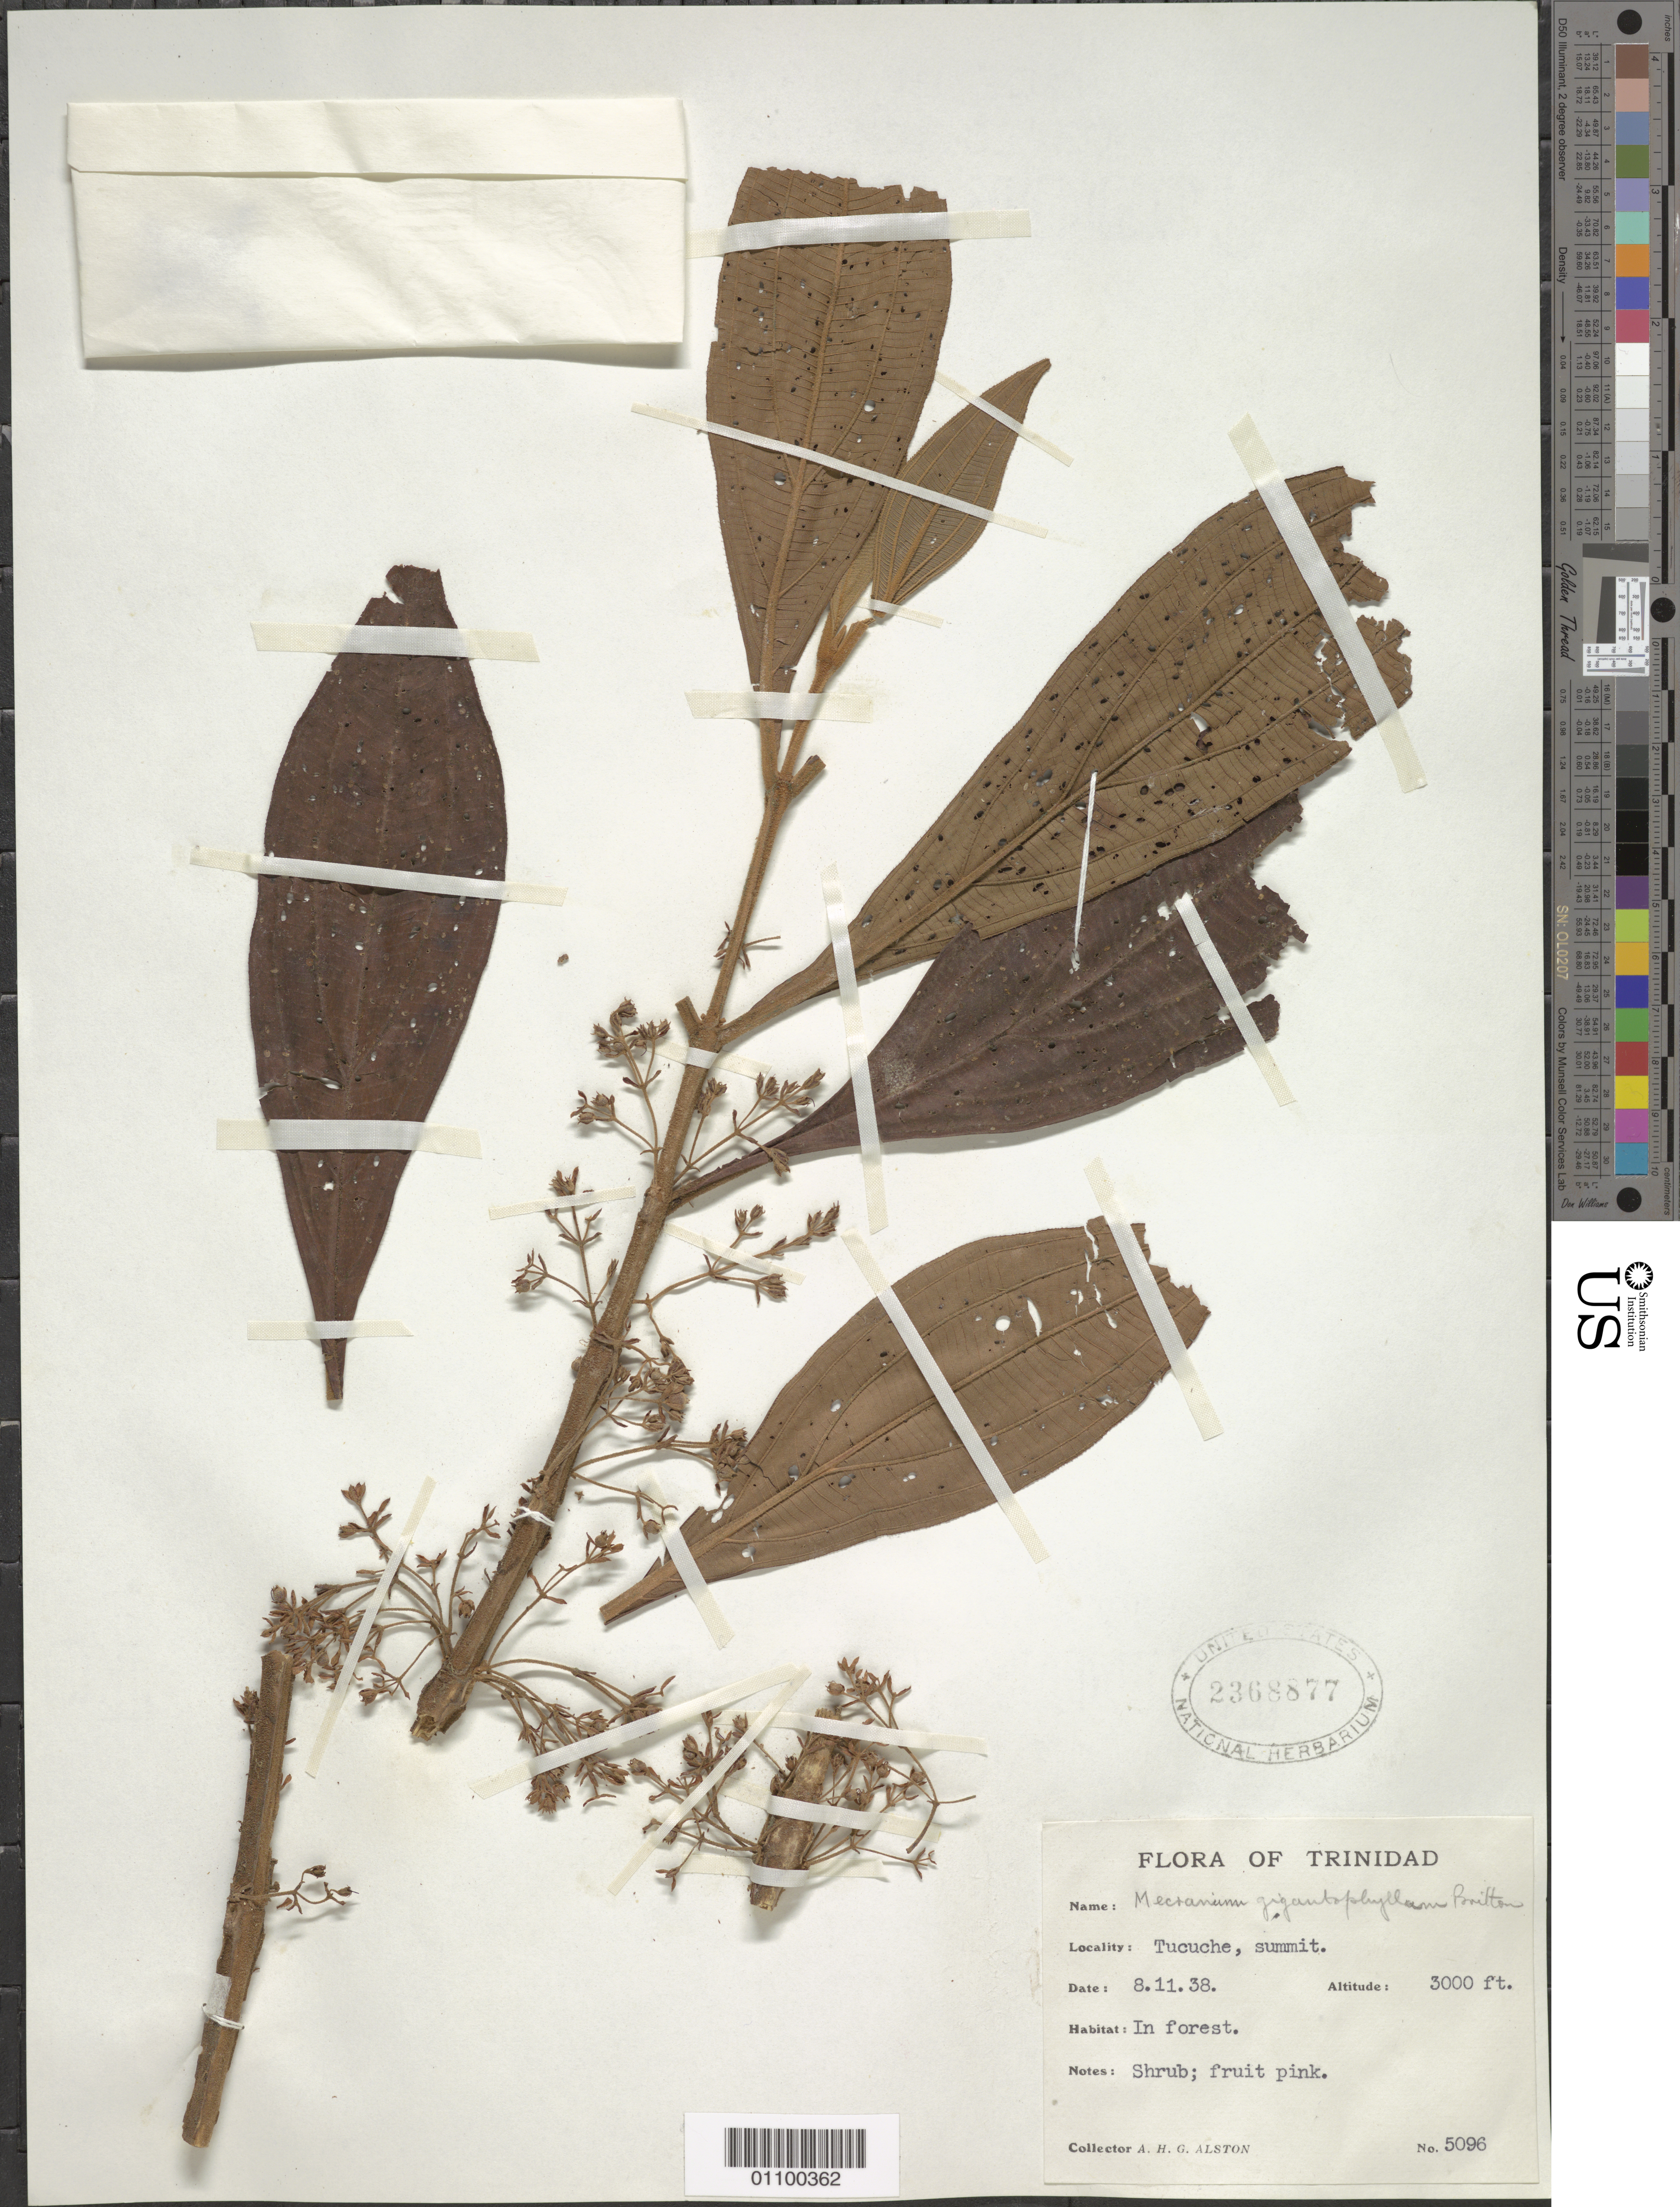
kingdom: Plantae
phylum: Tracheophyta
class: Magnoliopsida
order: Myrtales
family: Melastomataceae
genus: Necramium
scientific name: Necramium gigantophyllum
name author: Britton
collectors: A. H. Alston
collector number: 5096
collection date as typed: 11 Aug 1938 or 08 Nov 1938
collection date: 1938-08-11 or 1938-11-08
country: Trinidad and Tobago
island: Trinidad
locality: Tuchuche, summit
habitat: in forest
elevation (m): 914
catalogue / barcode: US 2368877